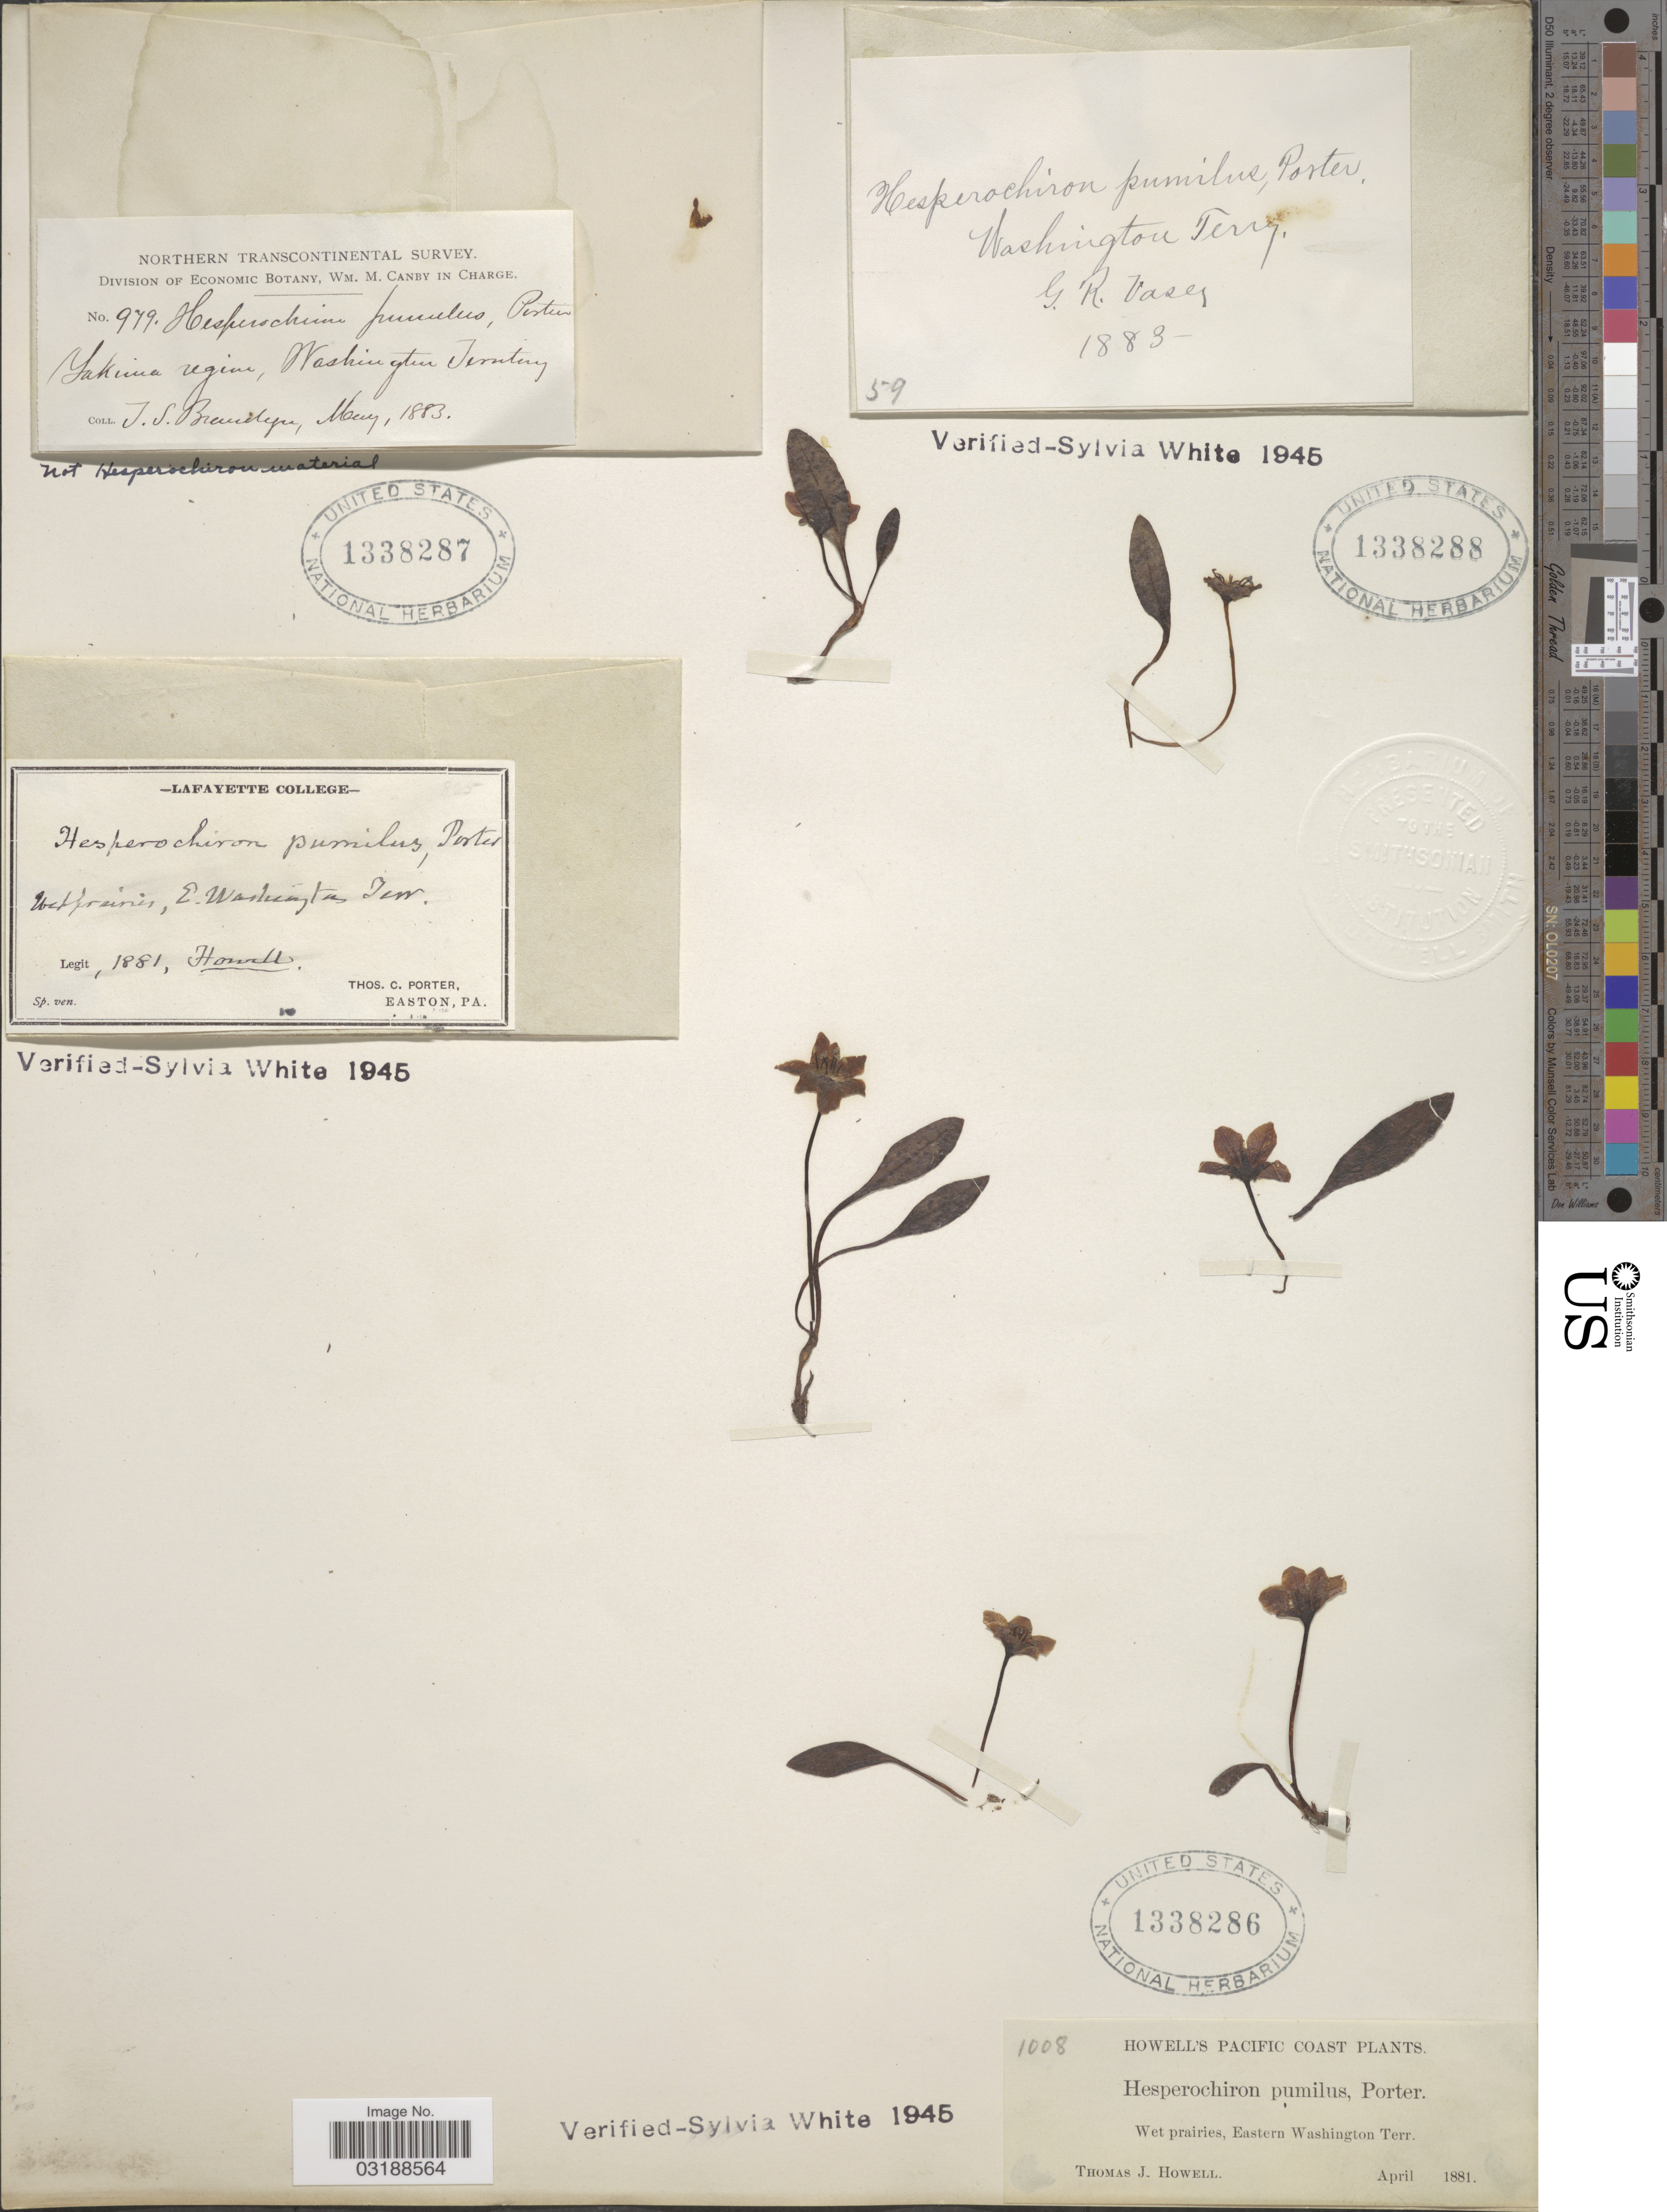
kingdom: Plantae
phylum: Tracheophyta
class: Magnoliopsida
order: Boraginales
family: Hydrophyllaceae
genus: Hesperochiron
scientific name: Hesperochiron pumilus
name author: (Griseb.) Porter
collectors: G. R. Vasey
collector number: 59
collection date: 1883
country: United States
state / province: Washington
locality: Washington Terry.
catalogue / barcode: US 1338288-3